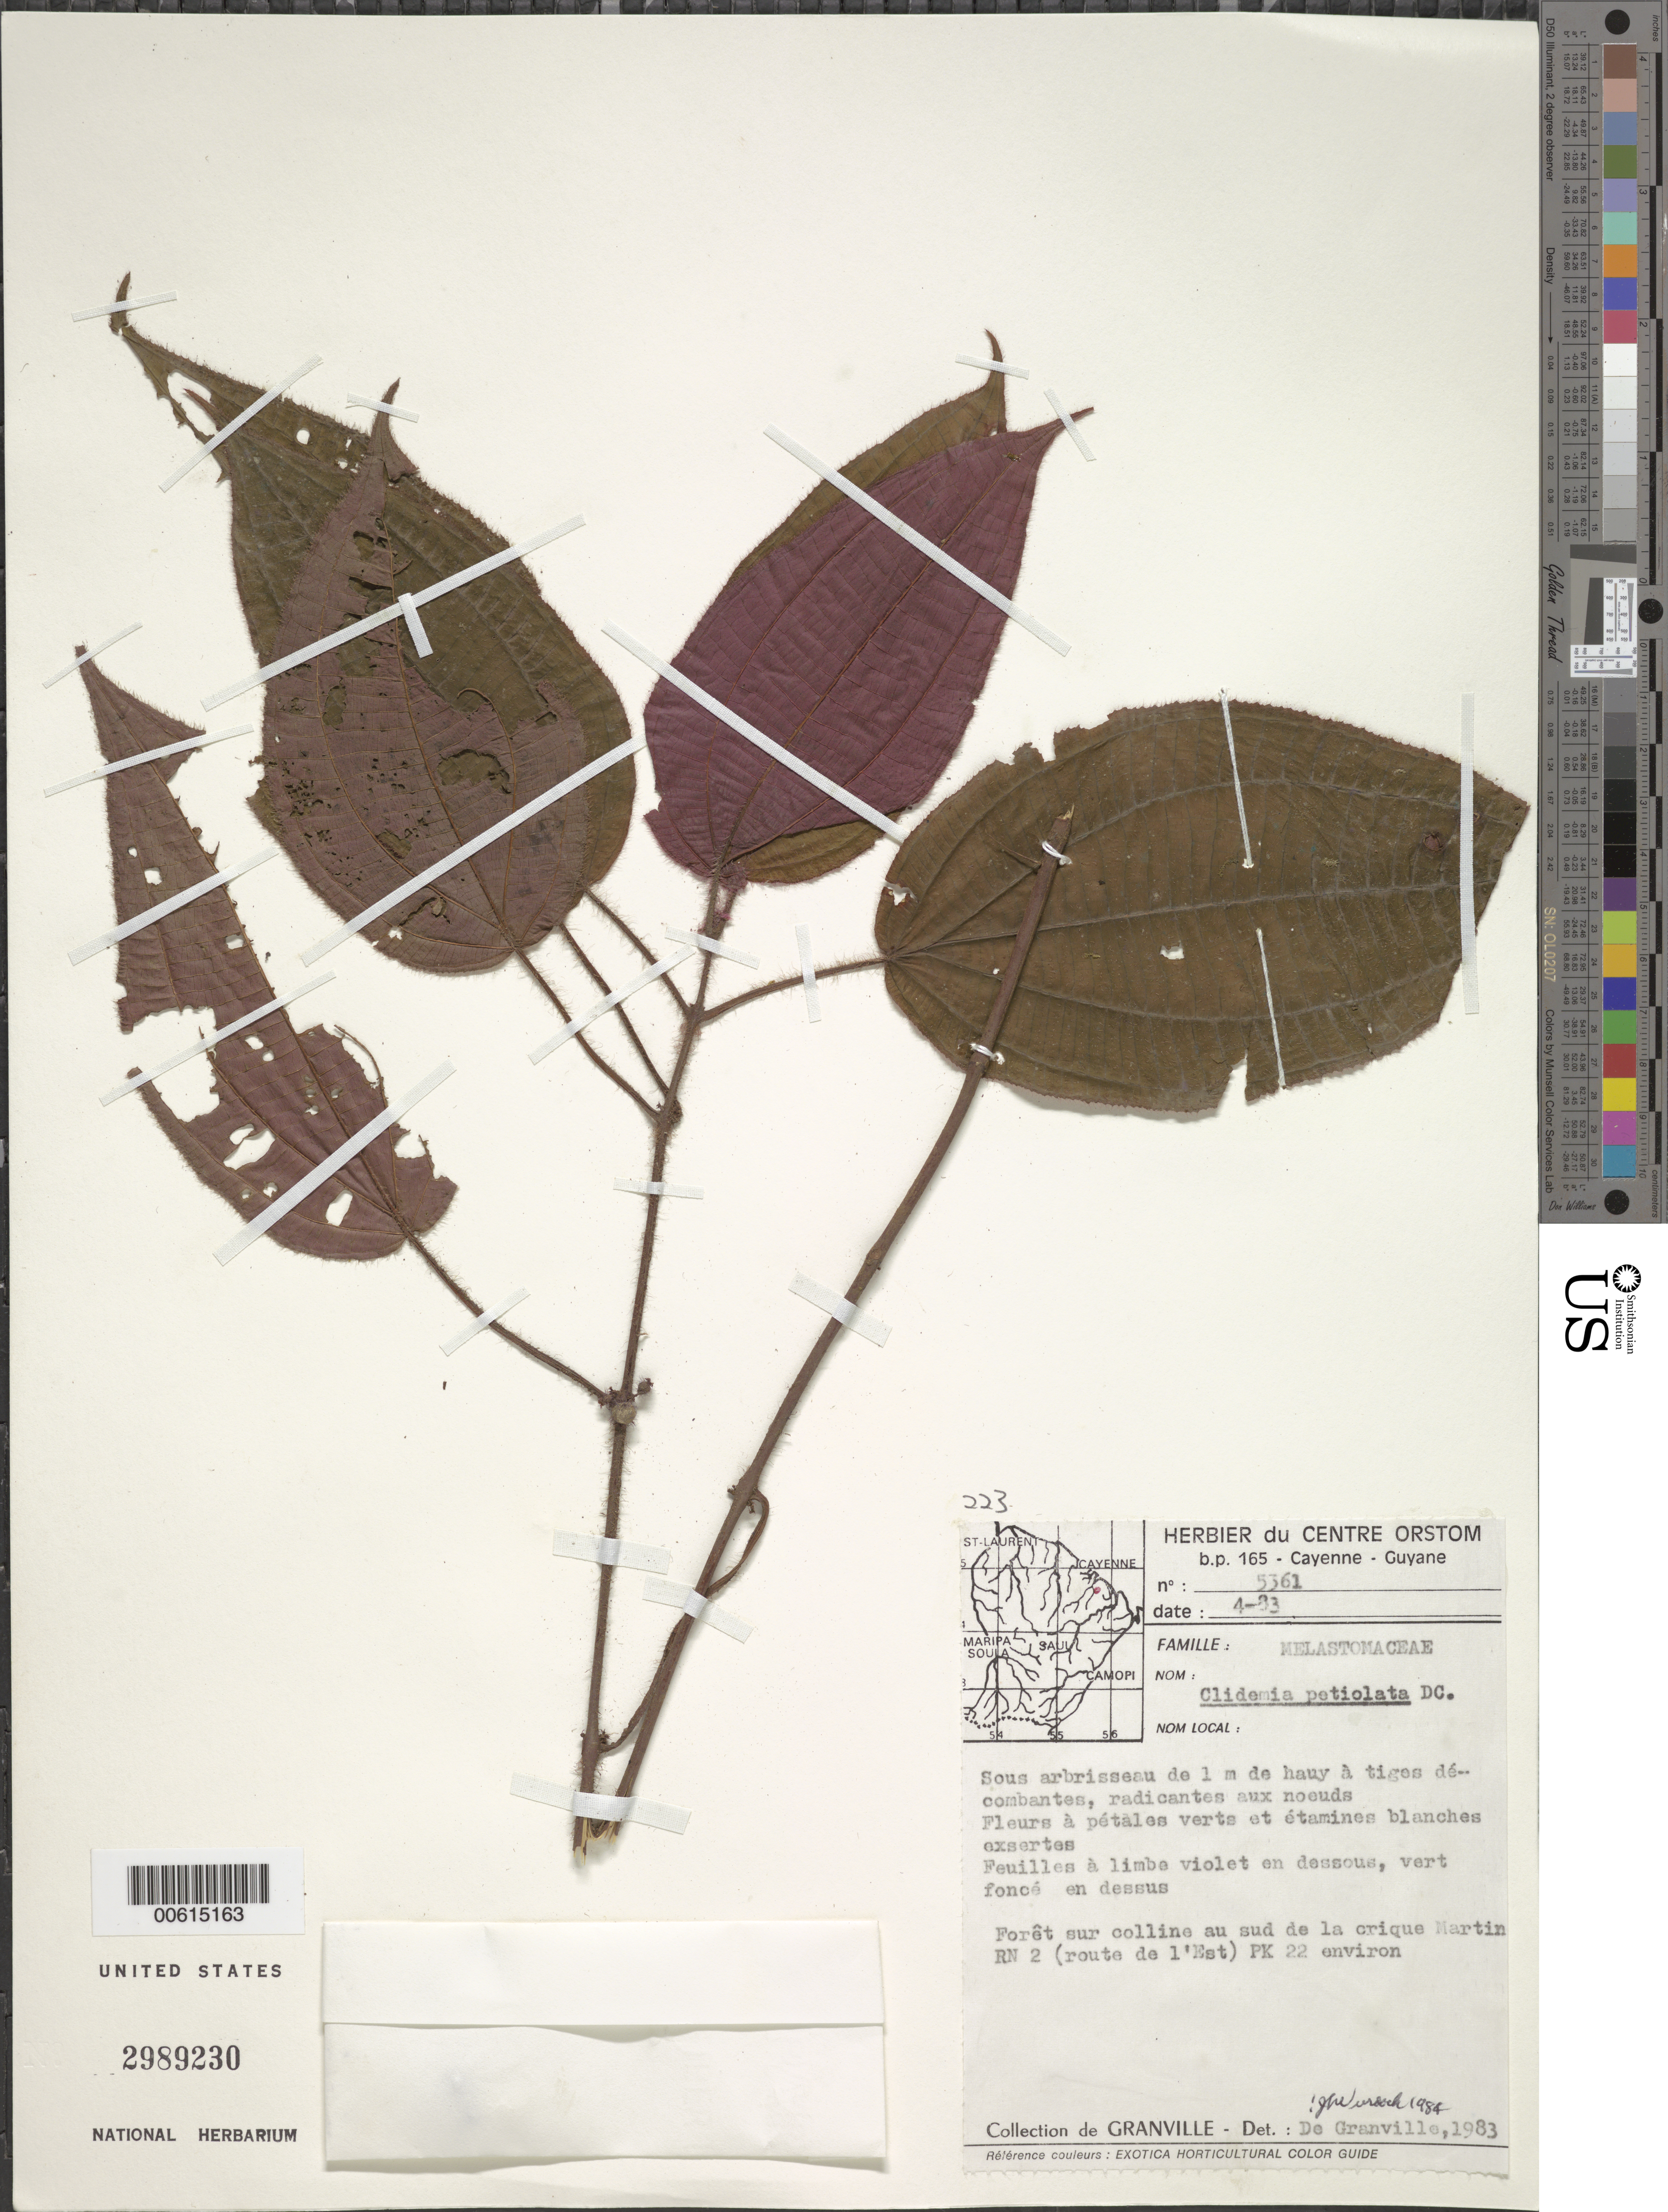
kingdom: Plantae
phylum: Tracheophyta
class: Magnoliopsida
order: Myrtales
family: Melastomataceae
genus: Clidemia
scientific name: Clidemia petiolata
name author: DC.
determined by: Wurdack, John J., (US), US (UNITED STATES)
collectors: J.-J. de Granville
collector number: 5361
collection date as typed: Apr-83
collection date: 1983-04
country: French Guiana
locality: Crique Martin, RN 2 (route de l'Est) PK 22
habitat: Forêt sur colline au sud de la crique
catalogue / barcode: US 2989230